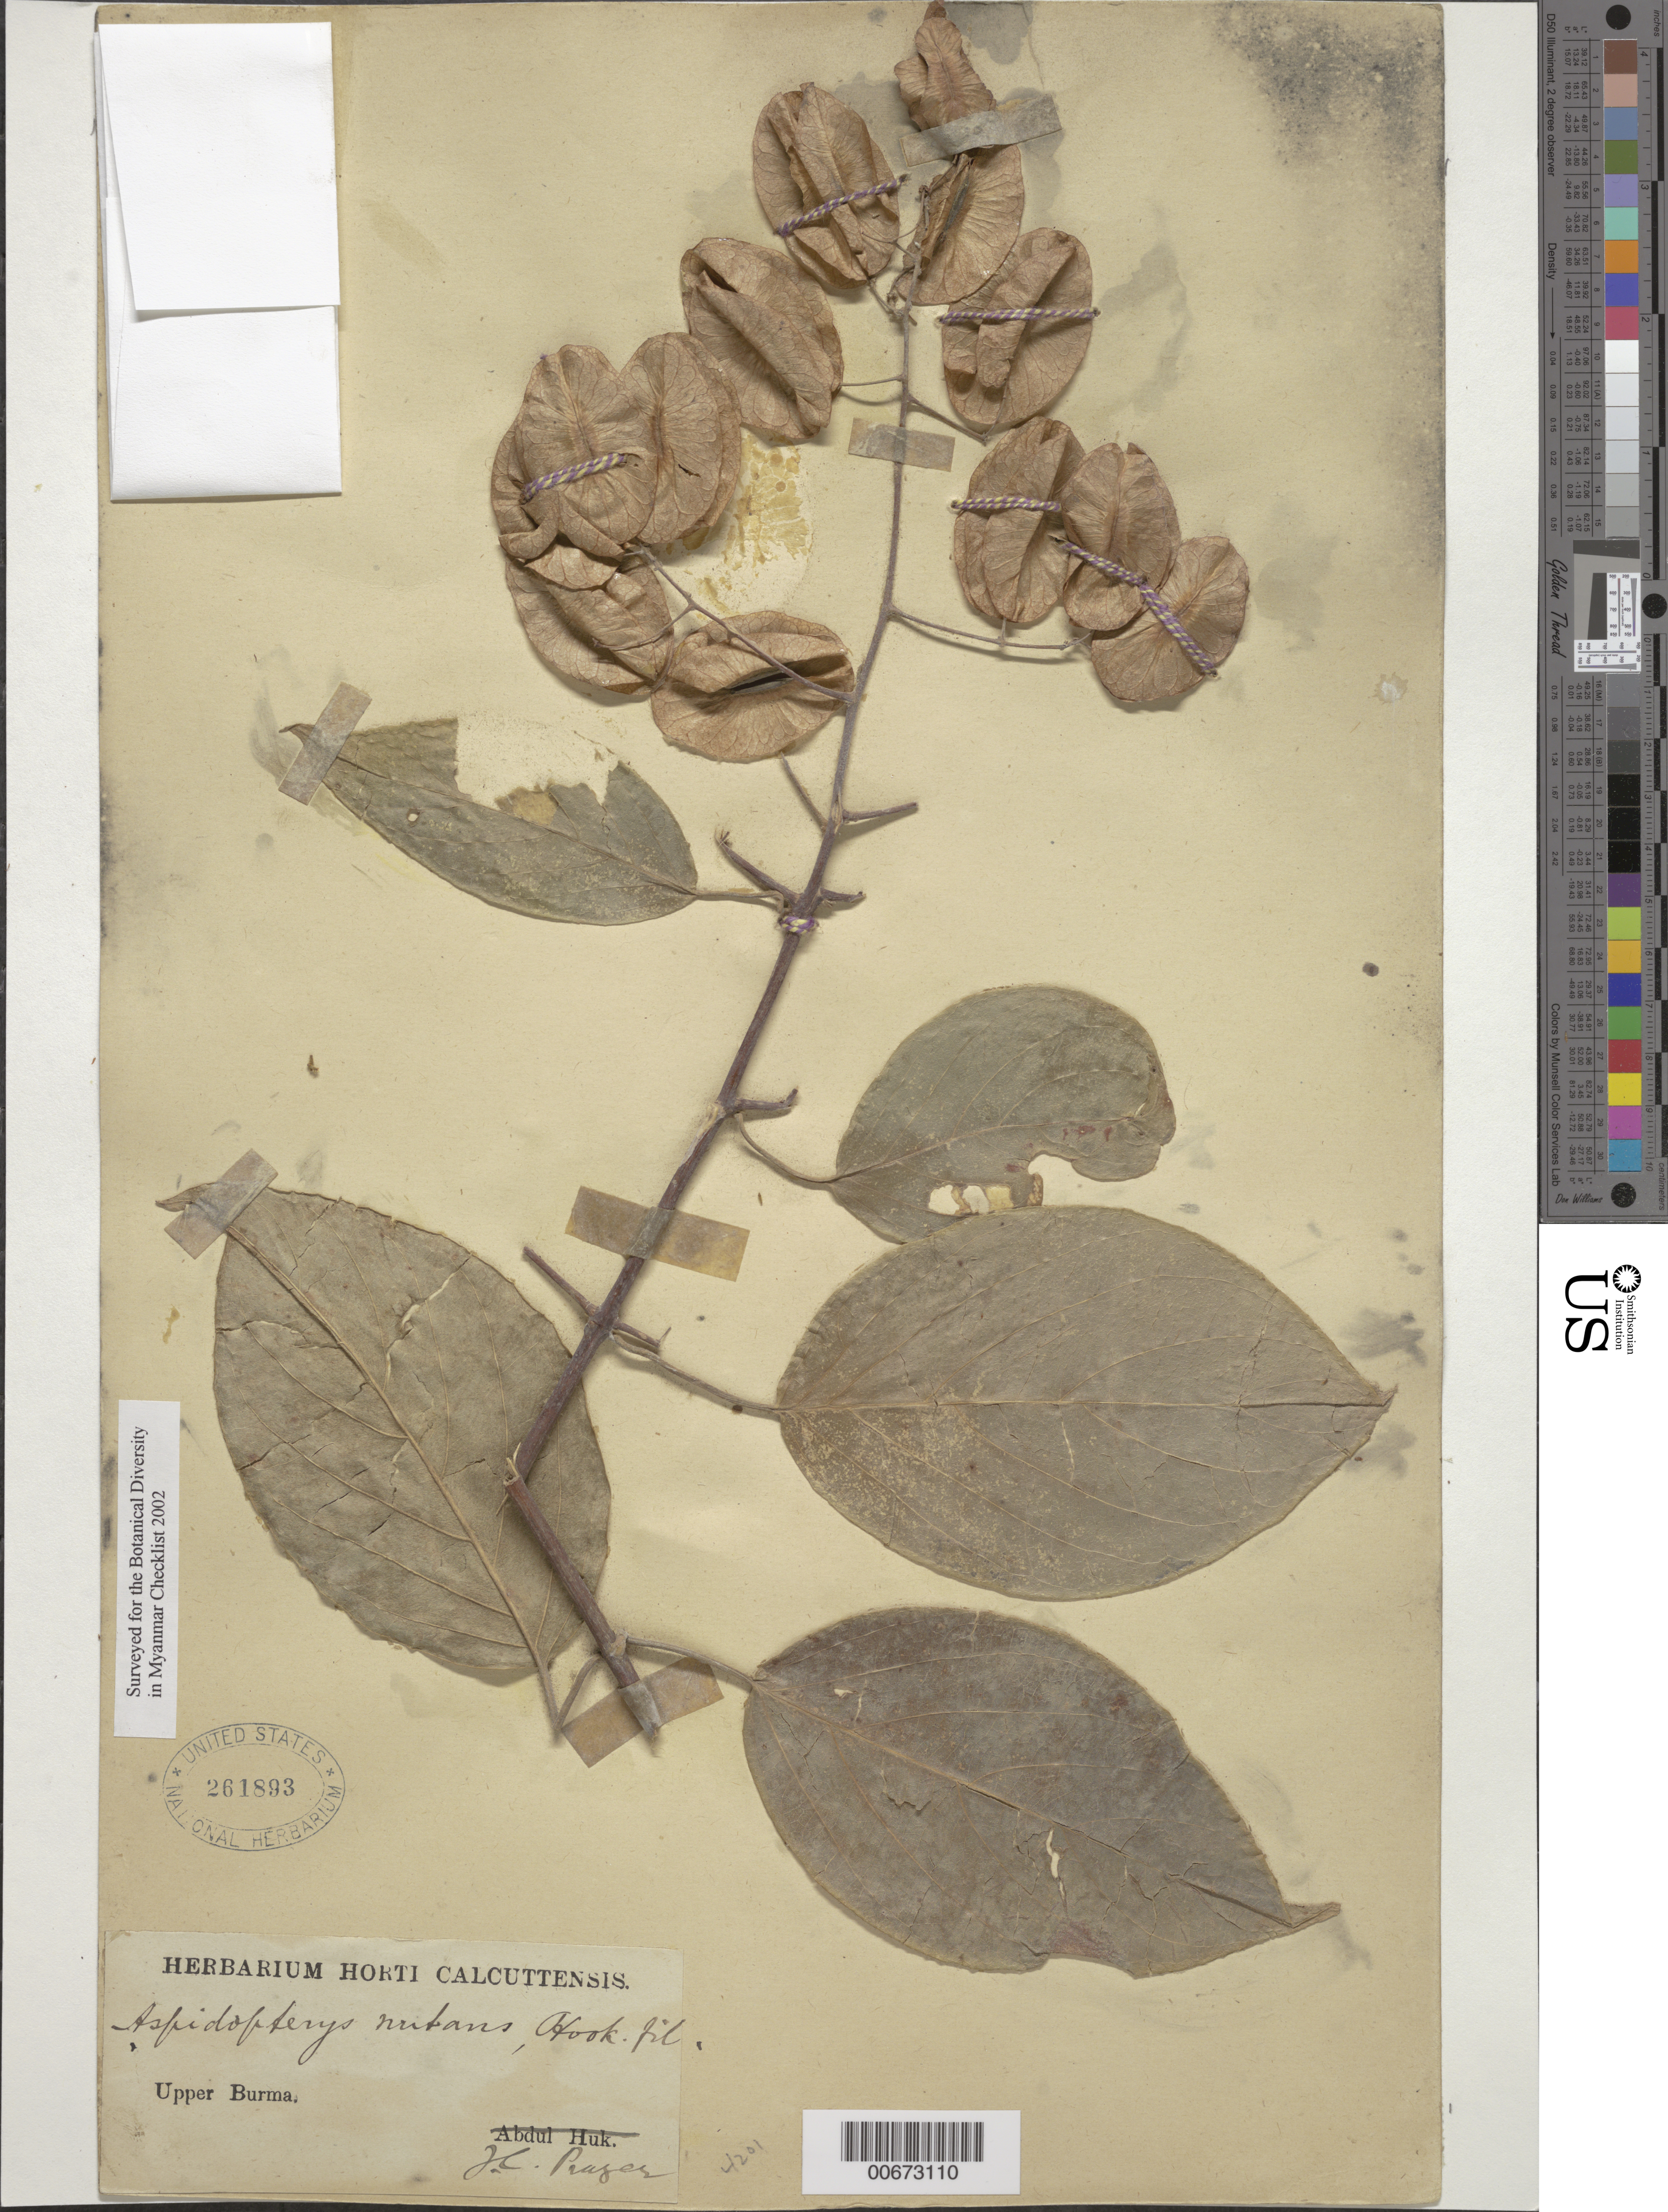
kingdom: Plantae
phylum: Tracheophyta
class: Magnoliopsida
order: Malpighiales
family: Malpighiaceae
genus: Aspidopterys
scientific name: Aspidopterys nutans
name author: Hook. f.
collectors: J. Prazer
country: Myanmar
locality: Upper Burma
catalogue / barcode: US 261893